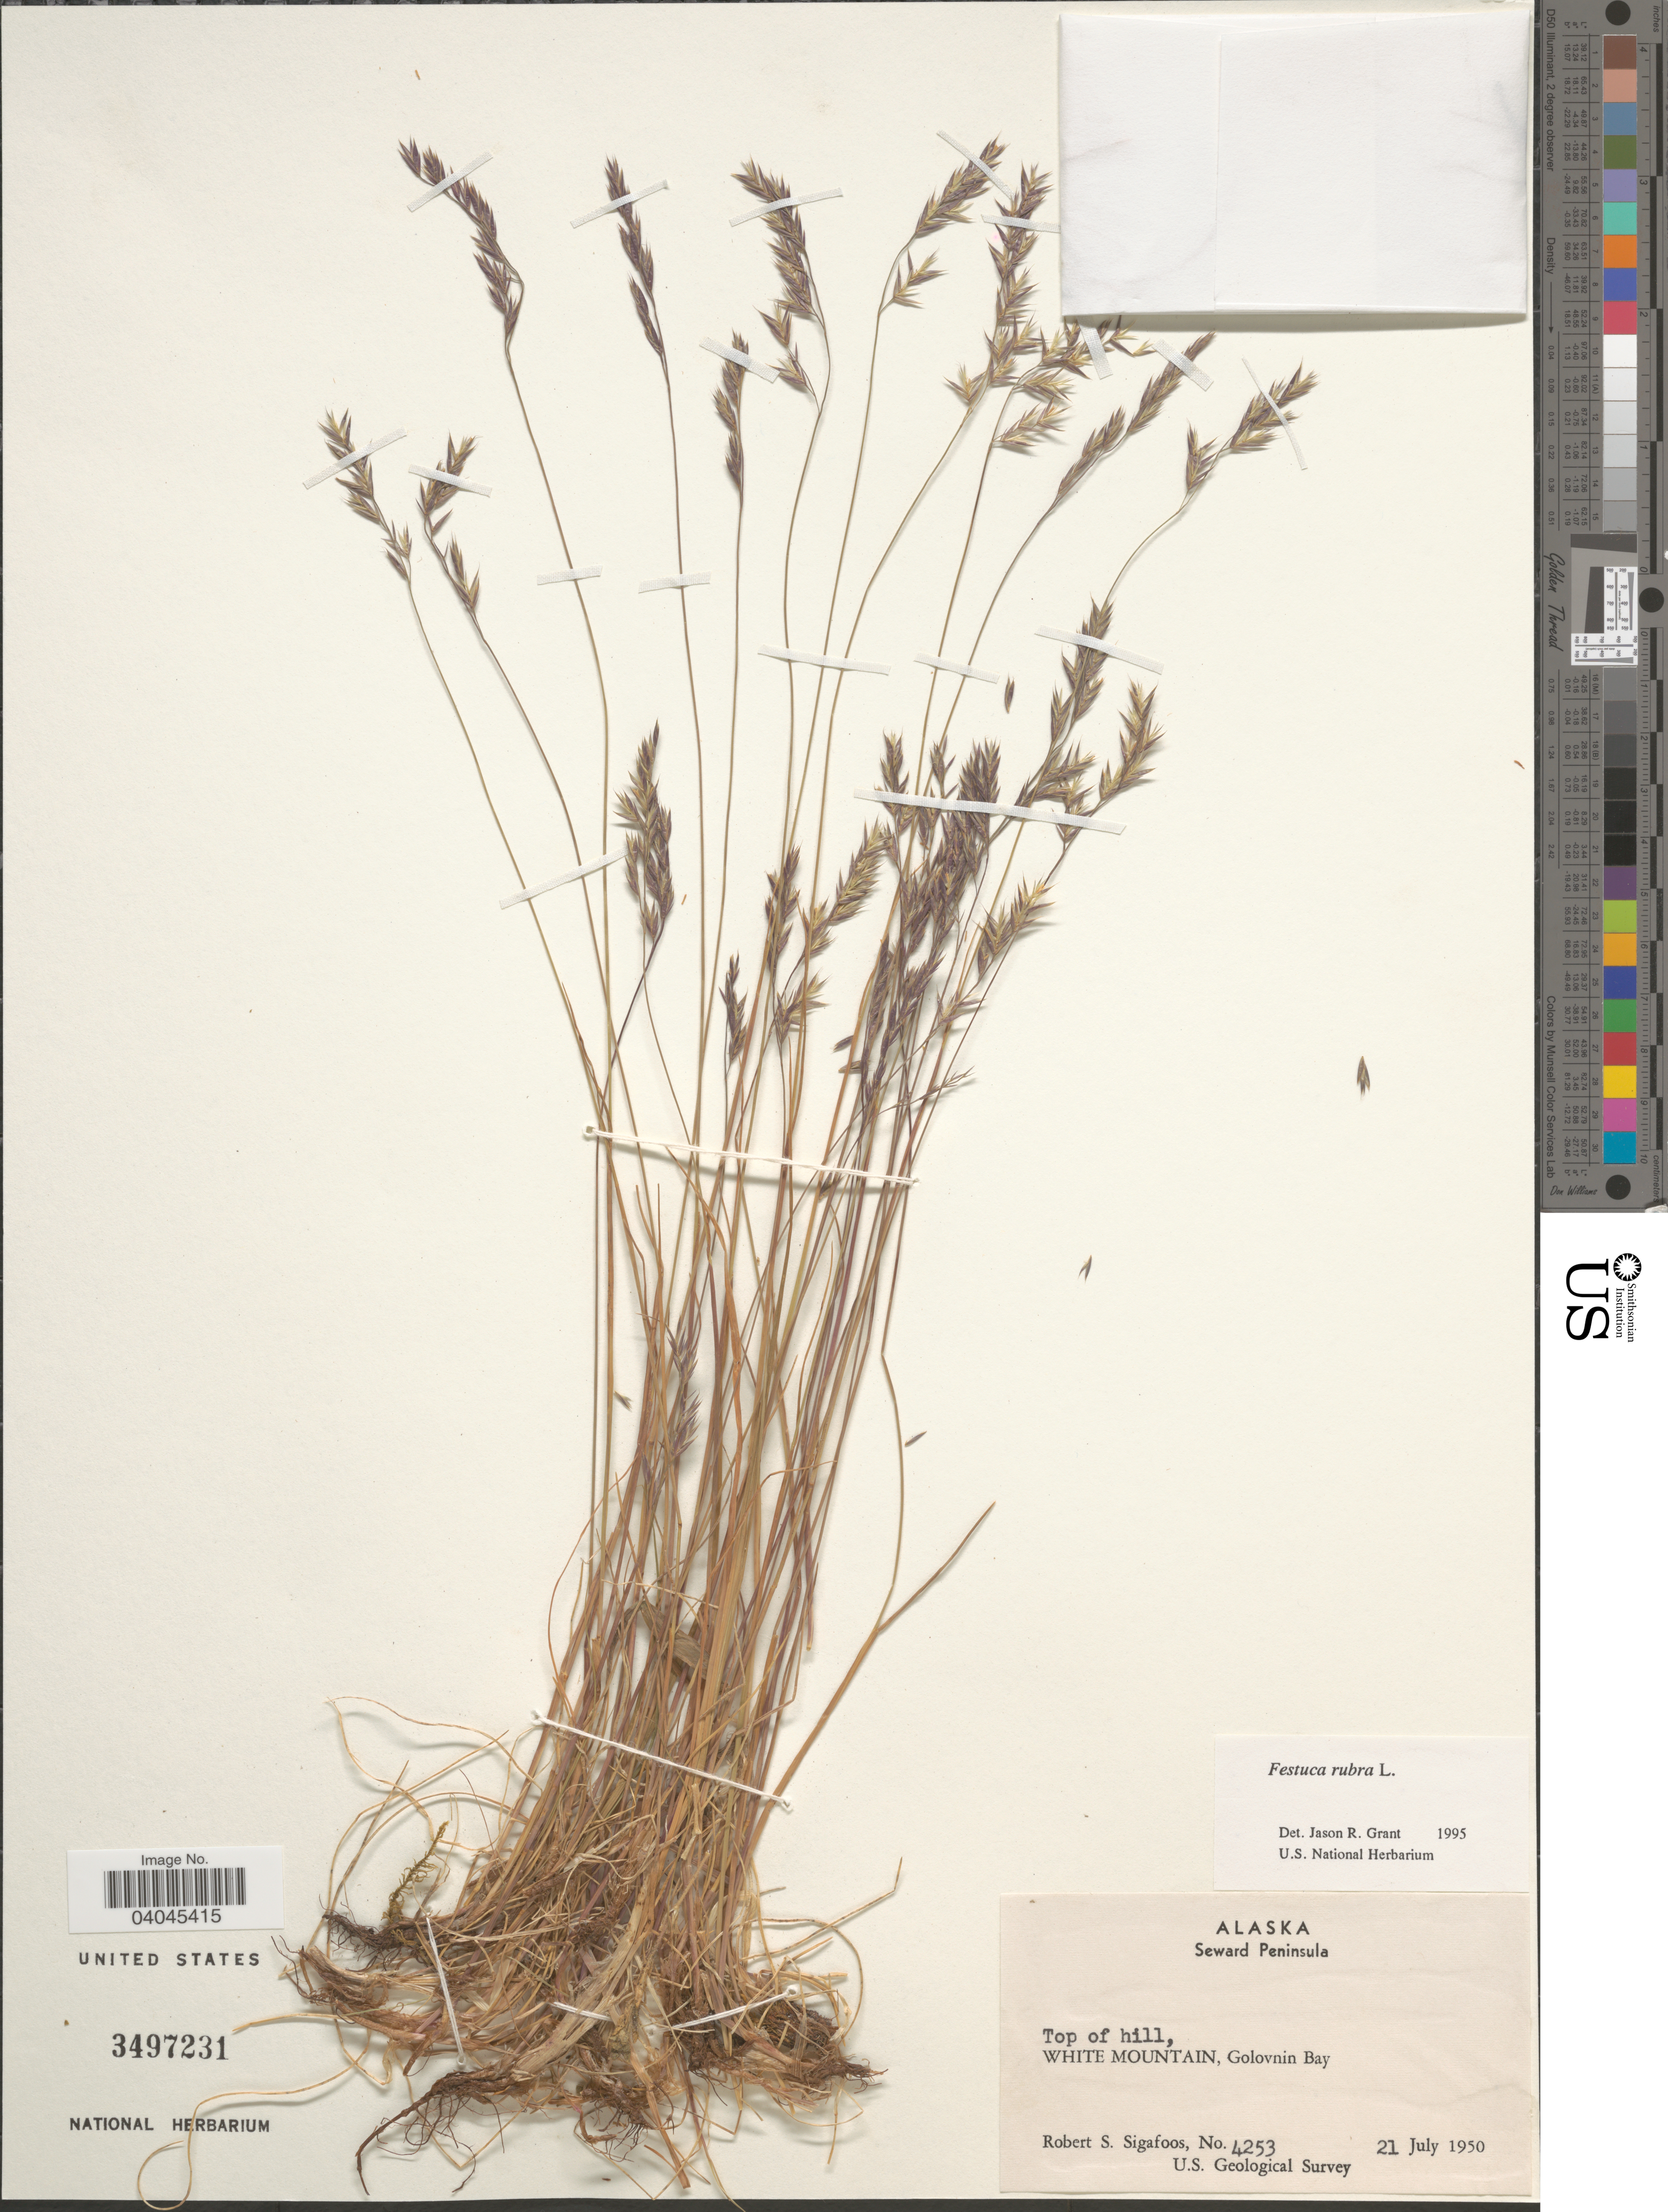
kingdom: Plantae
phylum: Tracheophyta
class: Liliopsida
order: Poales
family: Poaceae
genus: Festuca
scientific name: Festuca rubra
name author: L.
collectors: R. Sigafoos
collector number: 4253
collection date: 1950-07-21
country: United States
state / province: Alaska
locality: Seward Peninsula. Top of hill, White Mountain, Golovnin Bay.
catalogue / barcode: US 3497231